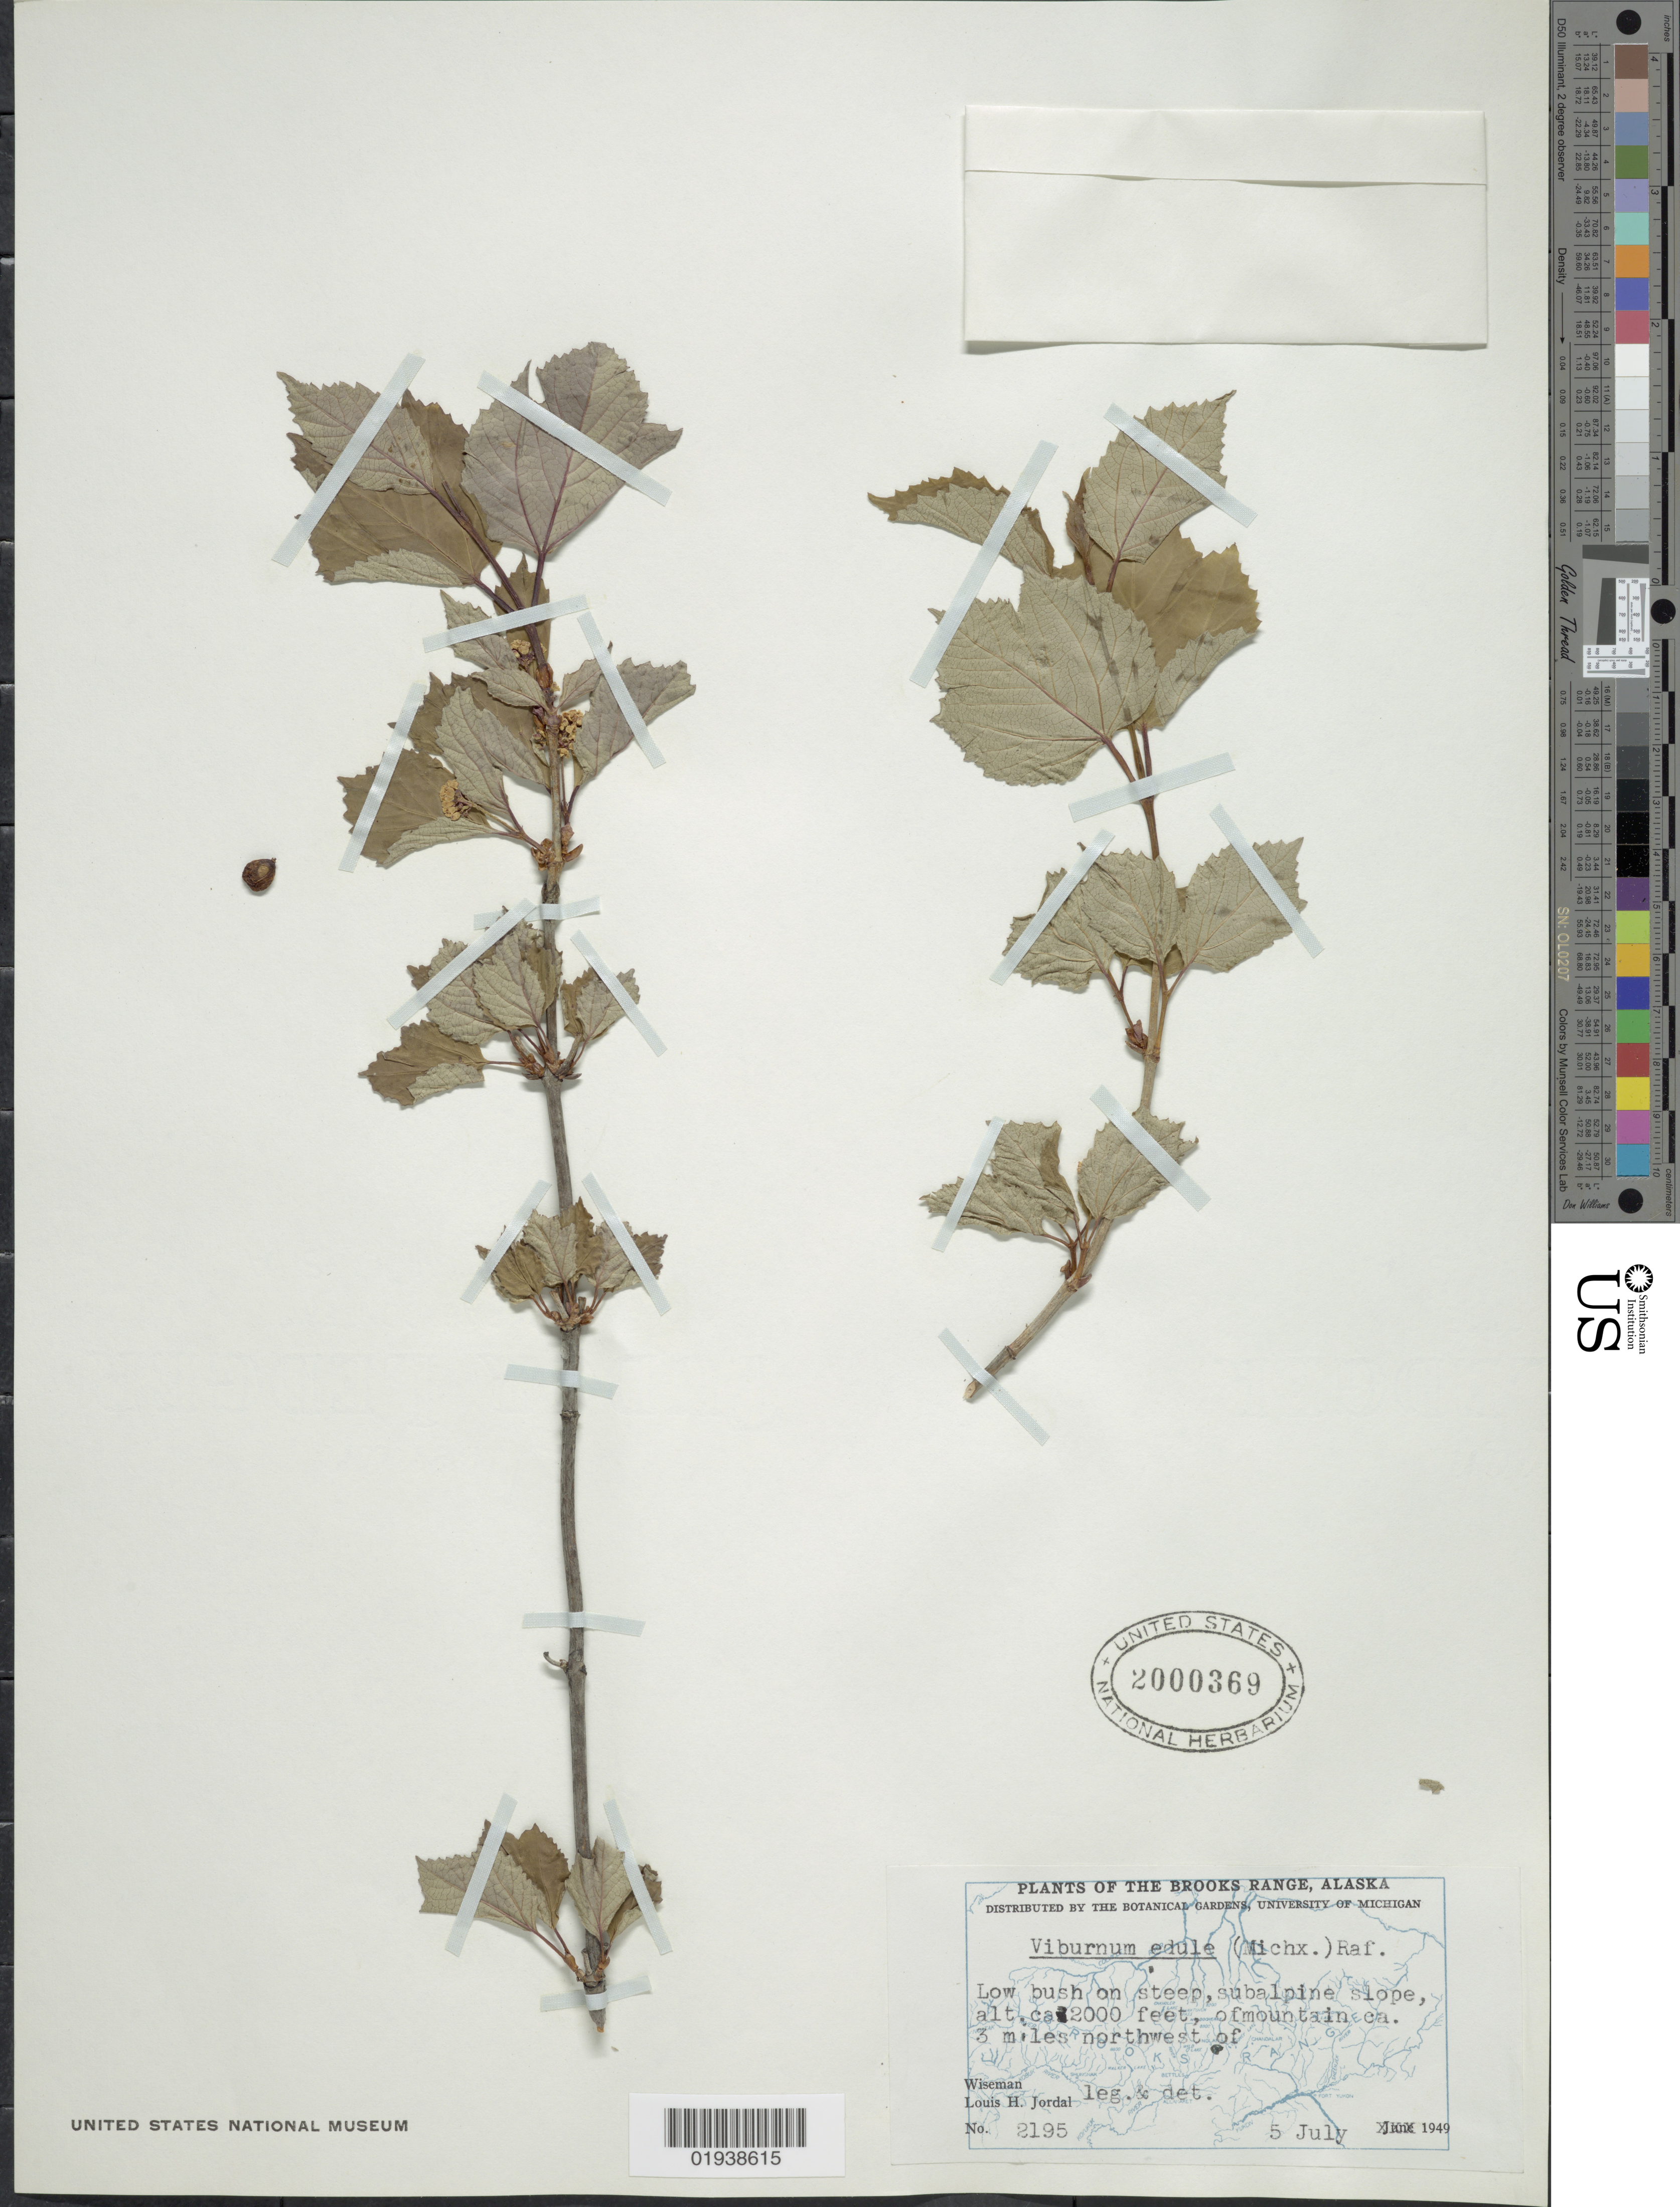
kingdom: Plantae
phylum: Tracheophyta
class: Magnoliopsida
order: Dipsacales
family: Viburnaceae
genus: Viburnum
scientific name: Viburnum edule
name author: (Michx.) Raf.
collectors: L. Jordal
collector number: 2195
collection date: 1949-07-05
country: United States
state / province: Alaska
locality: Brooks Range. Of mountain ca. 3 miles northwest of Wiseman.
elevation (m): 610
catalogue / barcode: US 2000369